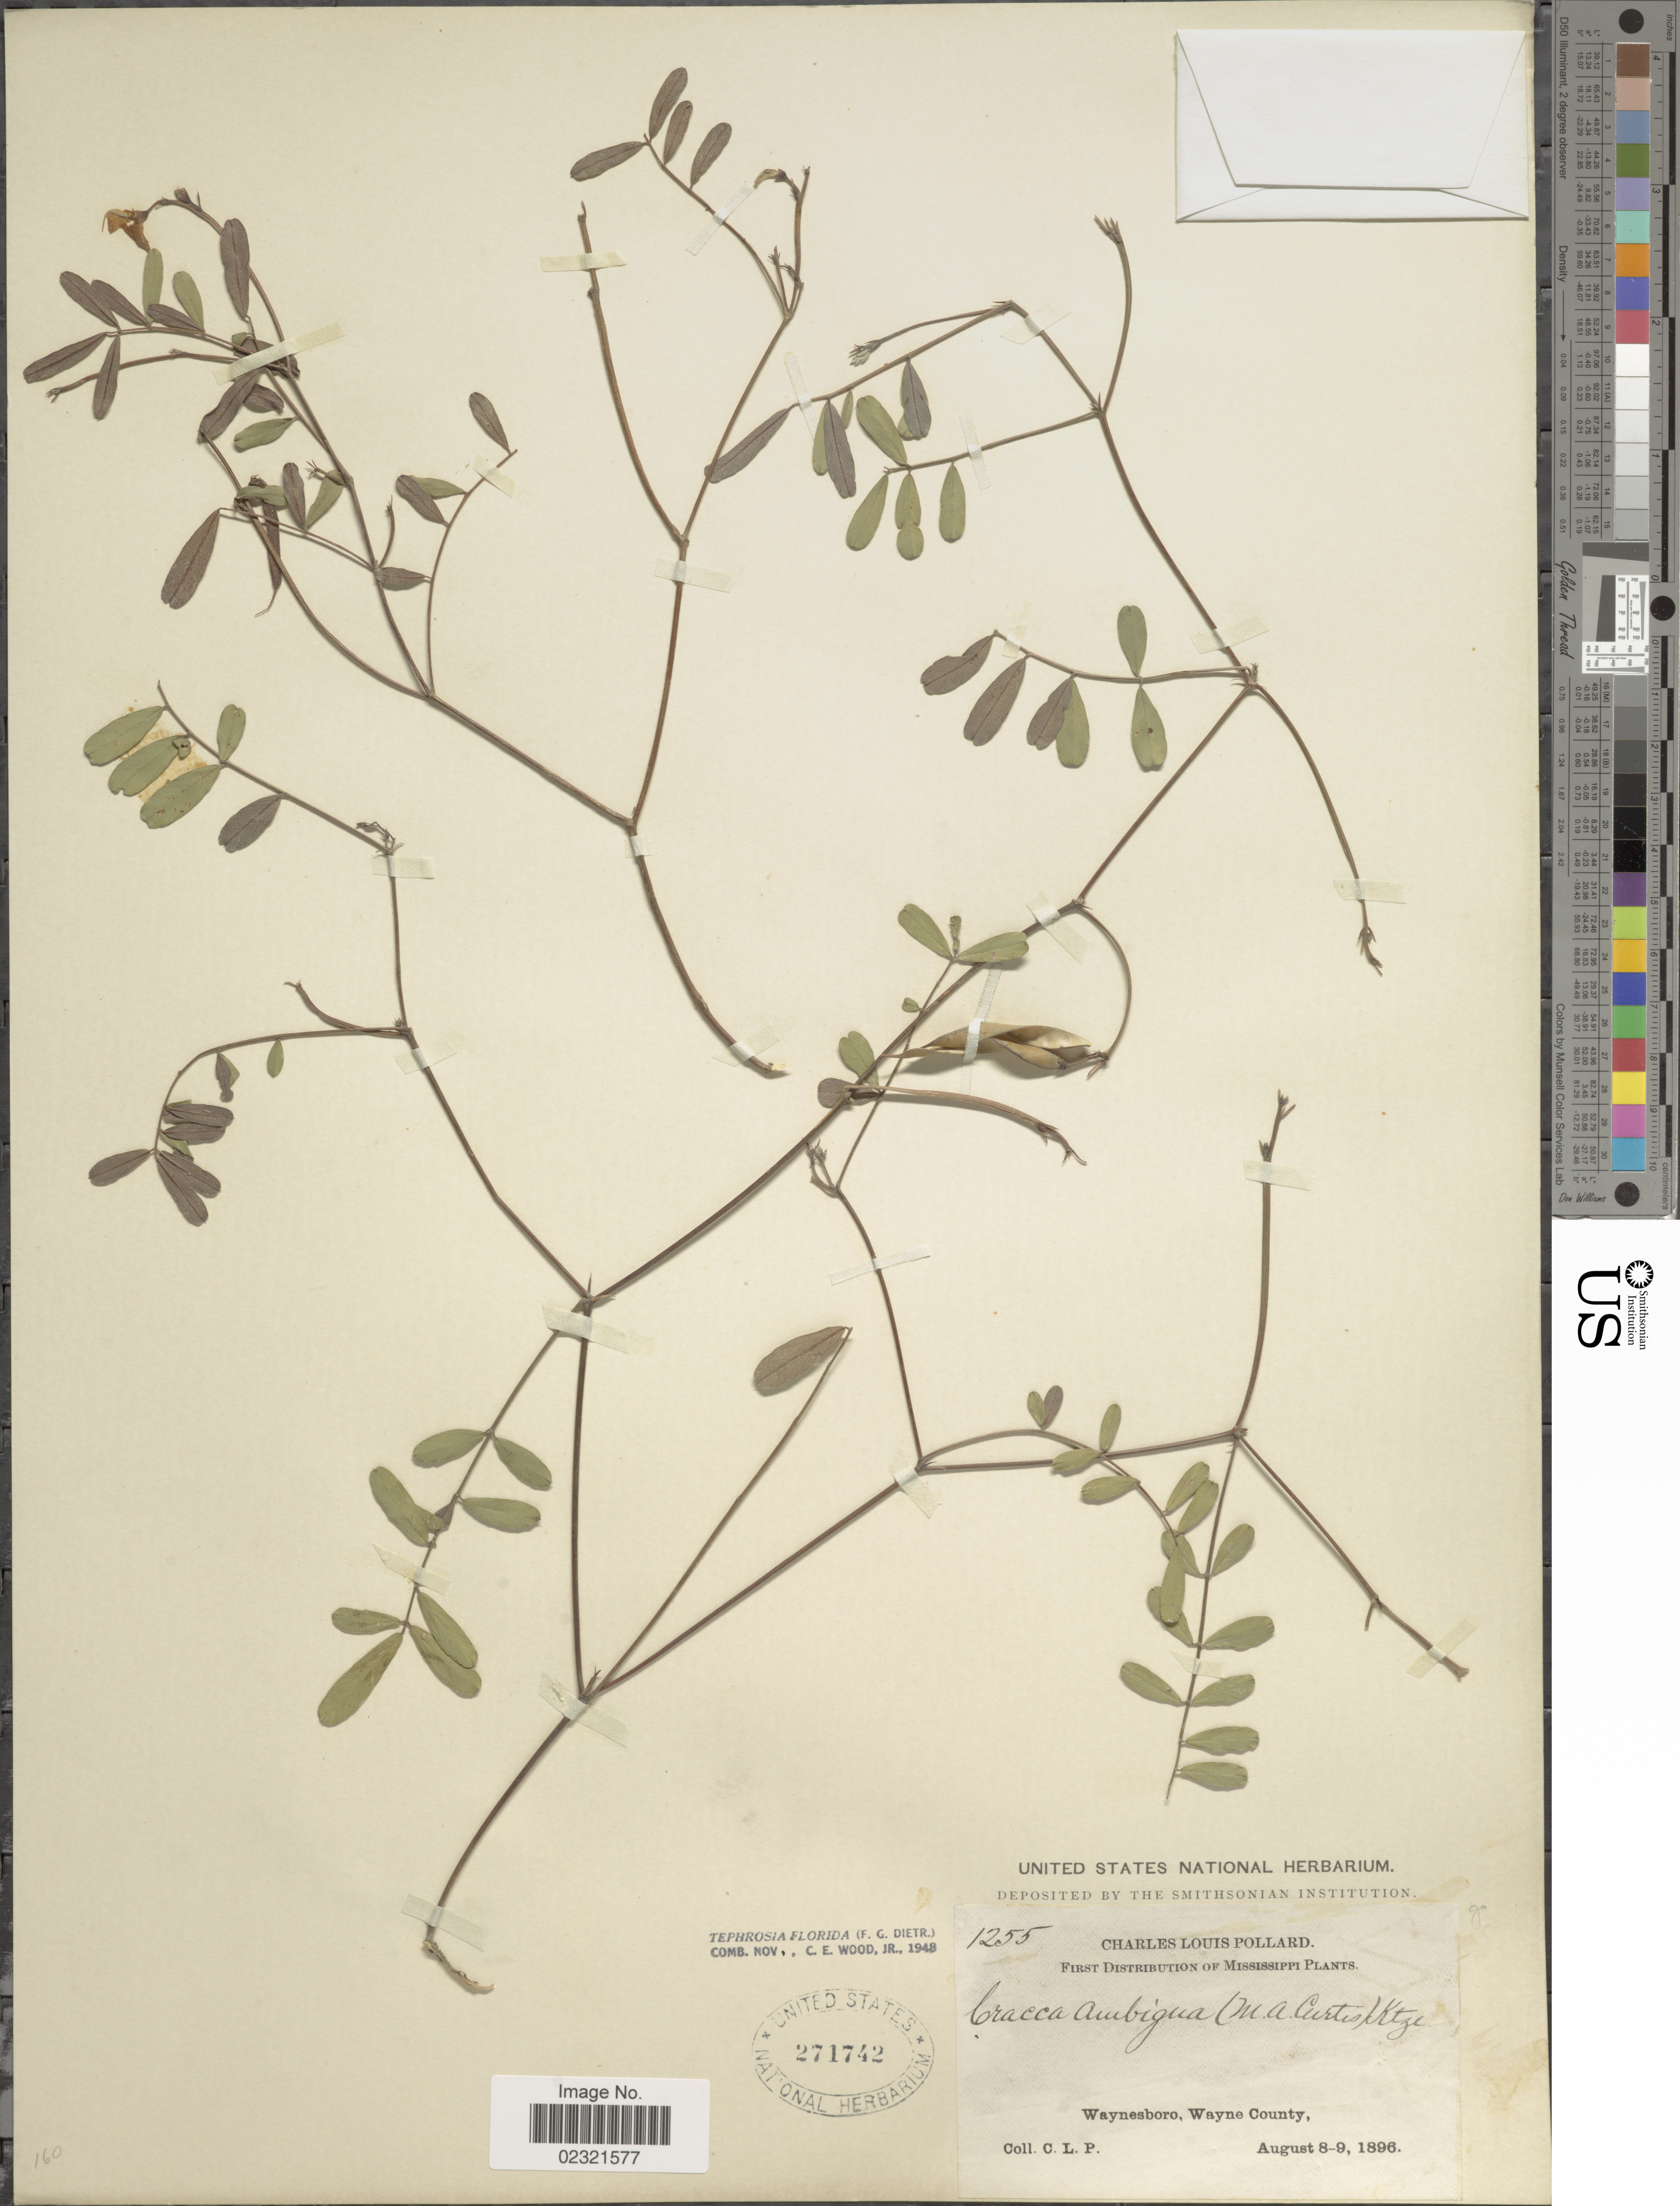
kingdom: Plantae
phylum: Tracheophyta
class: Magnoliopsida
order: Fabales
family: Fabaceae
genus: Tephrosia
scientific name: Tephrosia florida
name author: (Dietr.) C.E. Wood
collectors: C. L. Pollard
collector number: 1255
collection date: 1896-08-08/1896-08-09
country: United States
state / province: Mississippi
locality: Waynesboro, Wayne County.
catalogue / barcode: US 271742